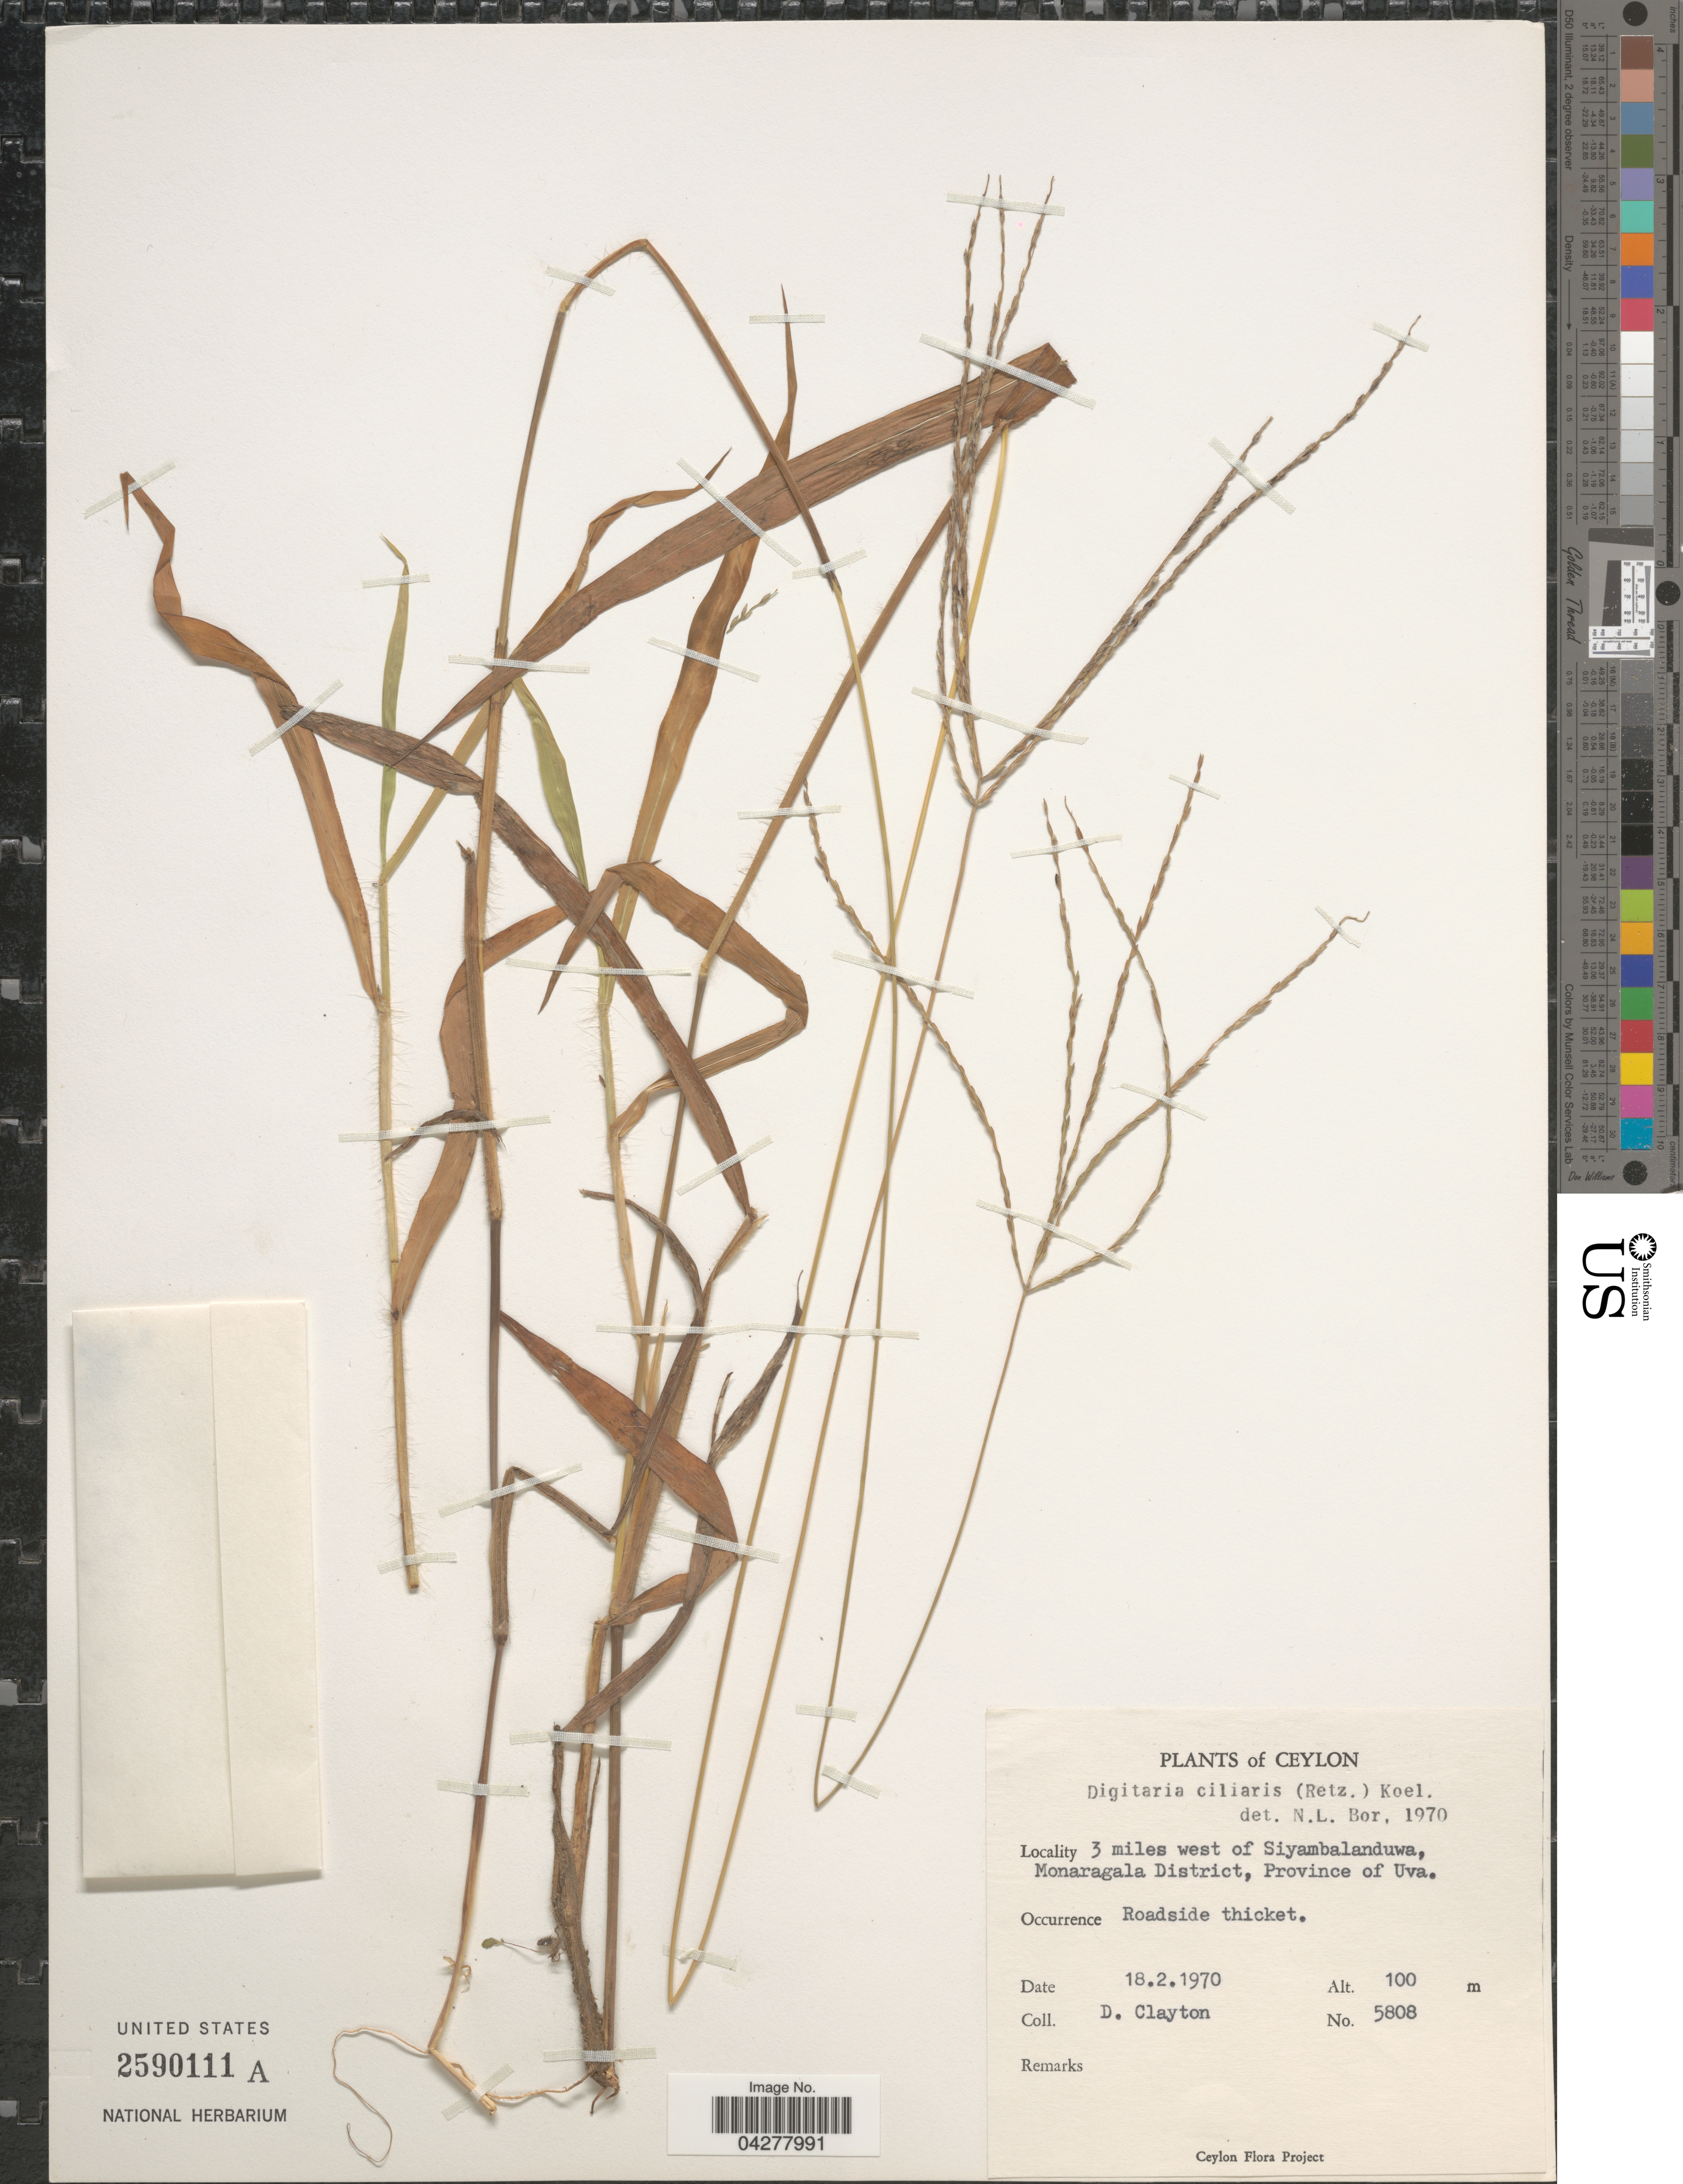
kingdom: Plantae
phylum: Tracheophyta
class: Liliopsida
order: Poales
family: Poaceae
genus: Digitaria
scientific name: Digitaria ciliaris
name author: (Retz.) Koeler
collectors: D. Clayton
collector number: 5808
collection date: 1970-02-18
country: Sri Lanka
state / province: Uva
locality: Ceylon. 3 miles west of Siyambalanduwa, Monaragala District. Roadside thicket.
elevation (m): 100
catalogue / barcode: US 2590111A